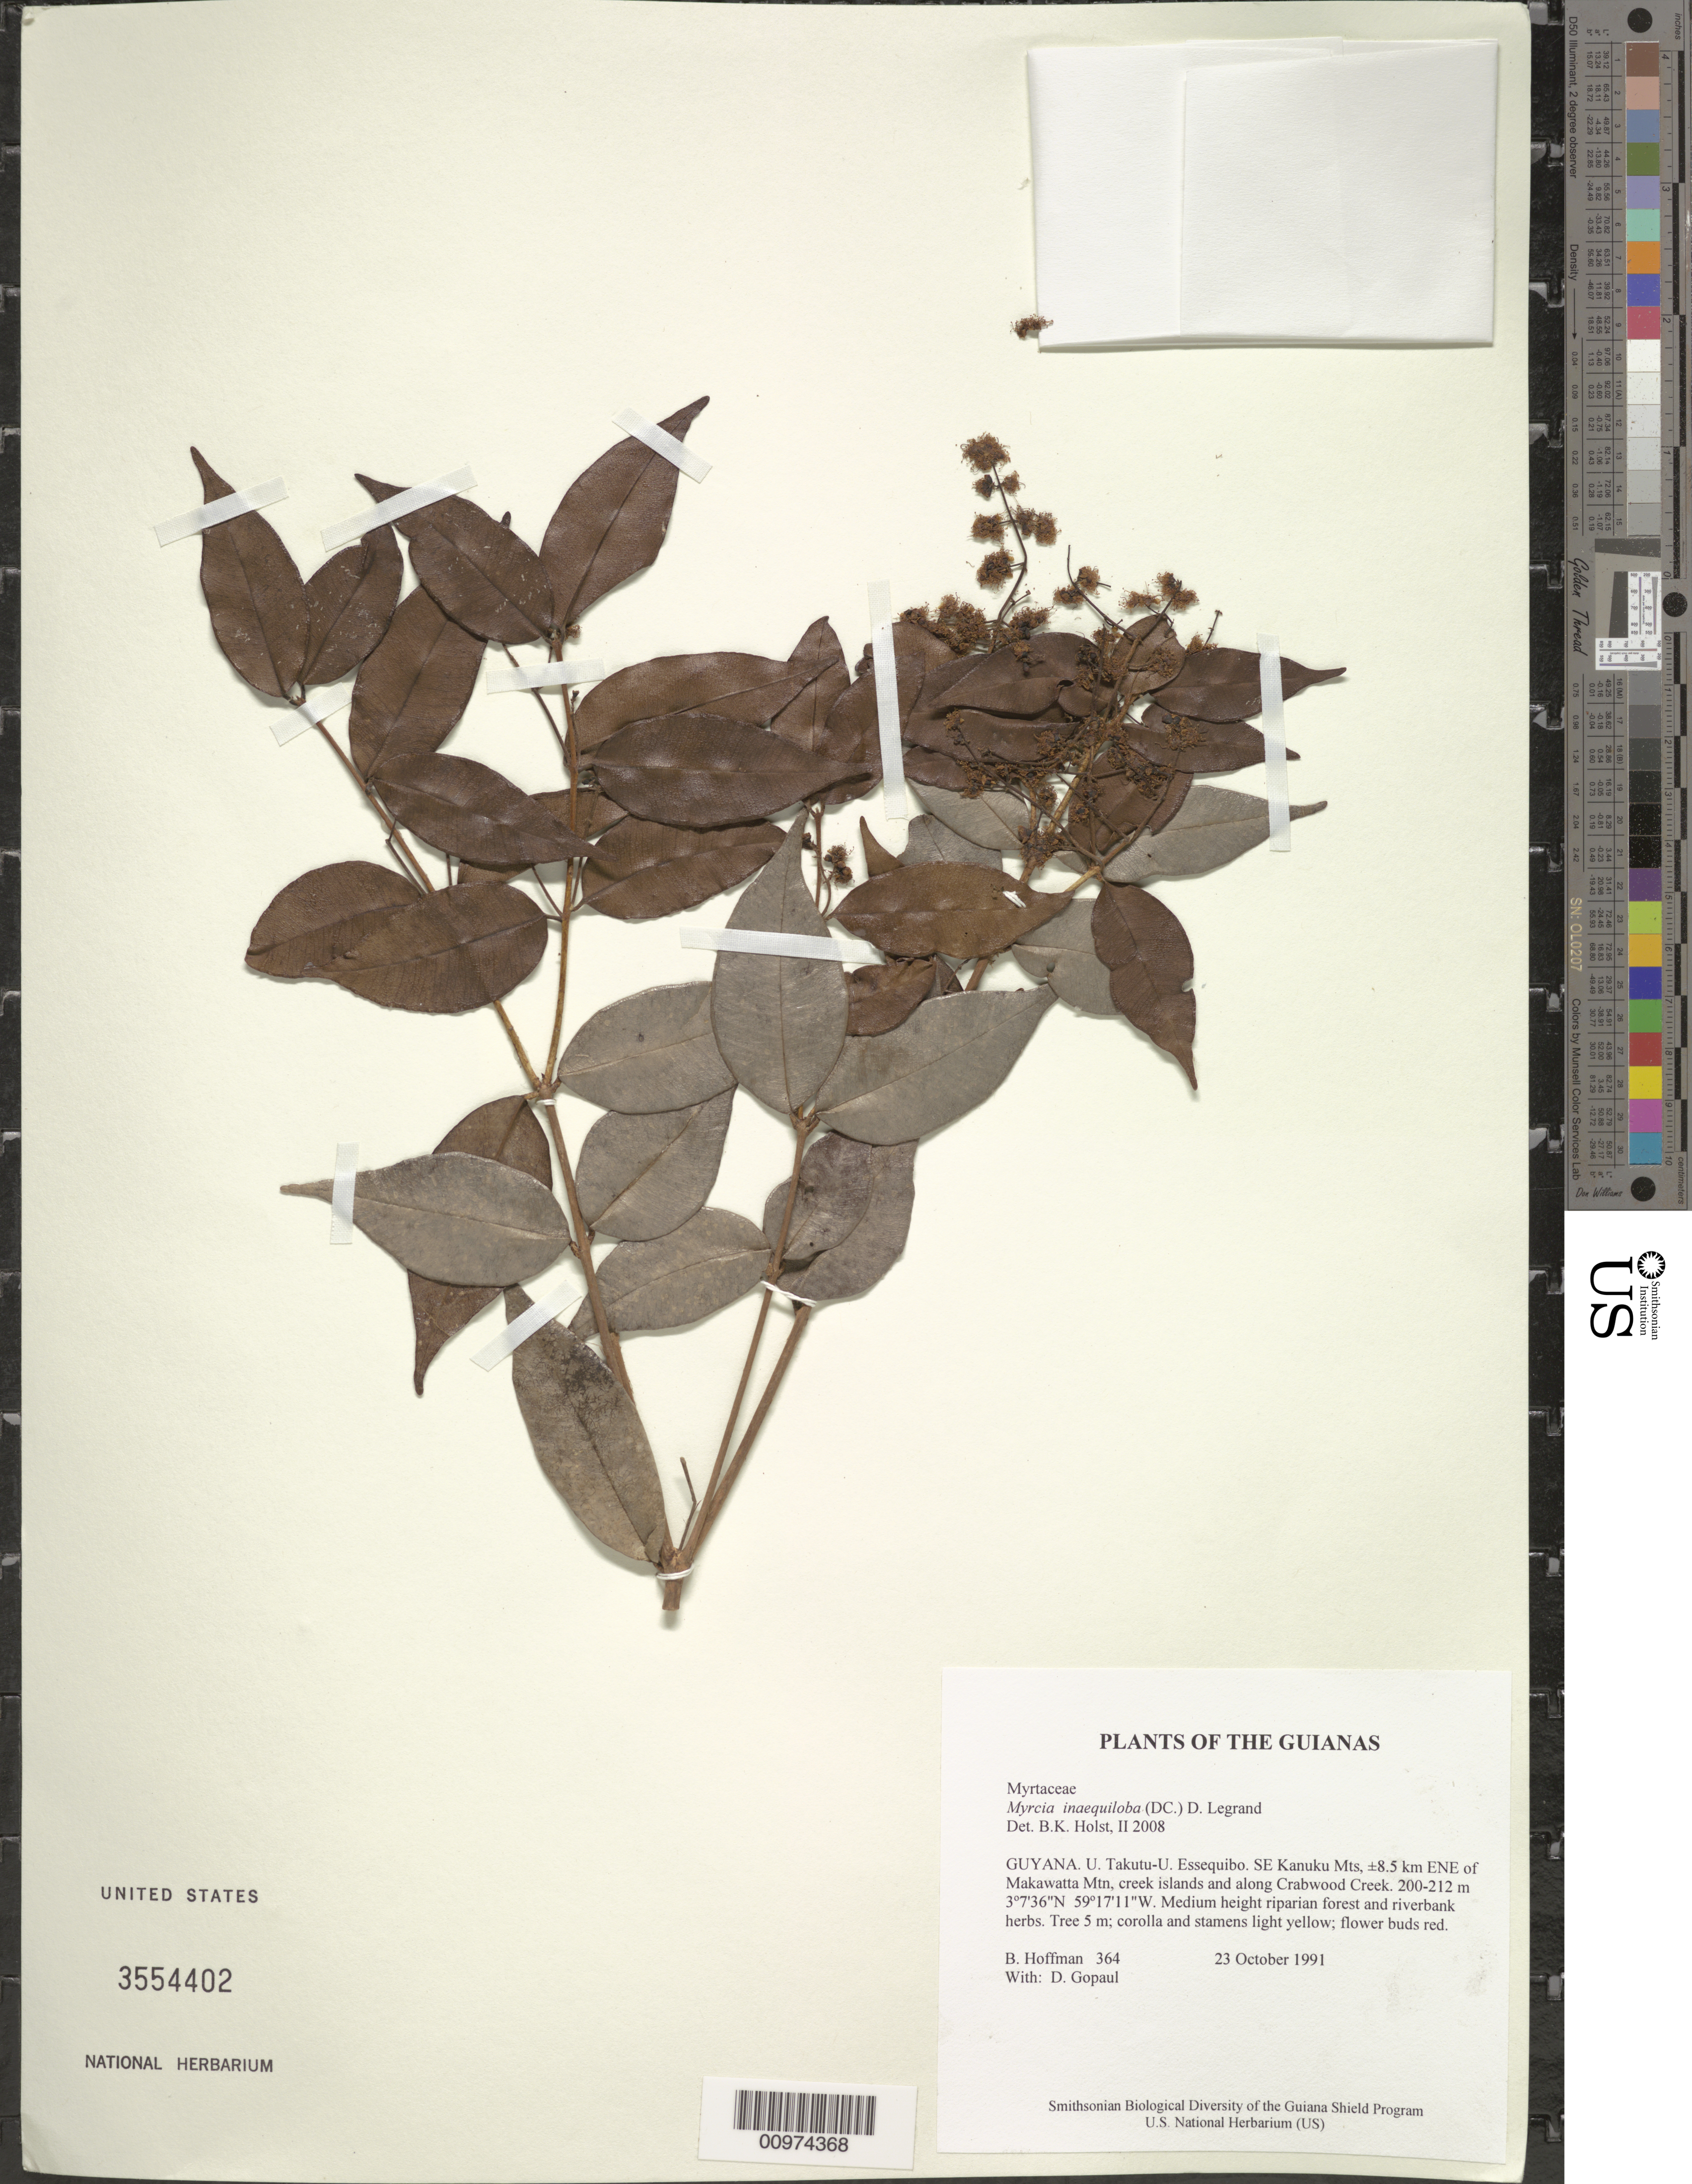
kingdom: Plantae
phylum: Tracheophyta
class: Magnoliopsida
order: Myrtales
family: Myrtaceae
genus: Myrcia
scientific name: Myrcia inaequiloba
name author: (DC.) D. Legrand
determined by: Holst, Bruce K.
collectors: B. Hoffman & D. Gopaul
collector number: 364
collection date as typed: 23 October 1991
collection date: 1991-10-23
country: Guyana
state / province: U. Takutu-U. Essequibo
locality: SE Kanuku Mts, ±8.5 km ENE of Makawatta Mtn, creek islands and along Crabwood Creek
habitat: Medium height riparian forest and riverbank herbs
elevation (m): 200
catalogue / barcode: US 3554402